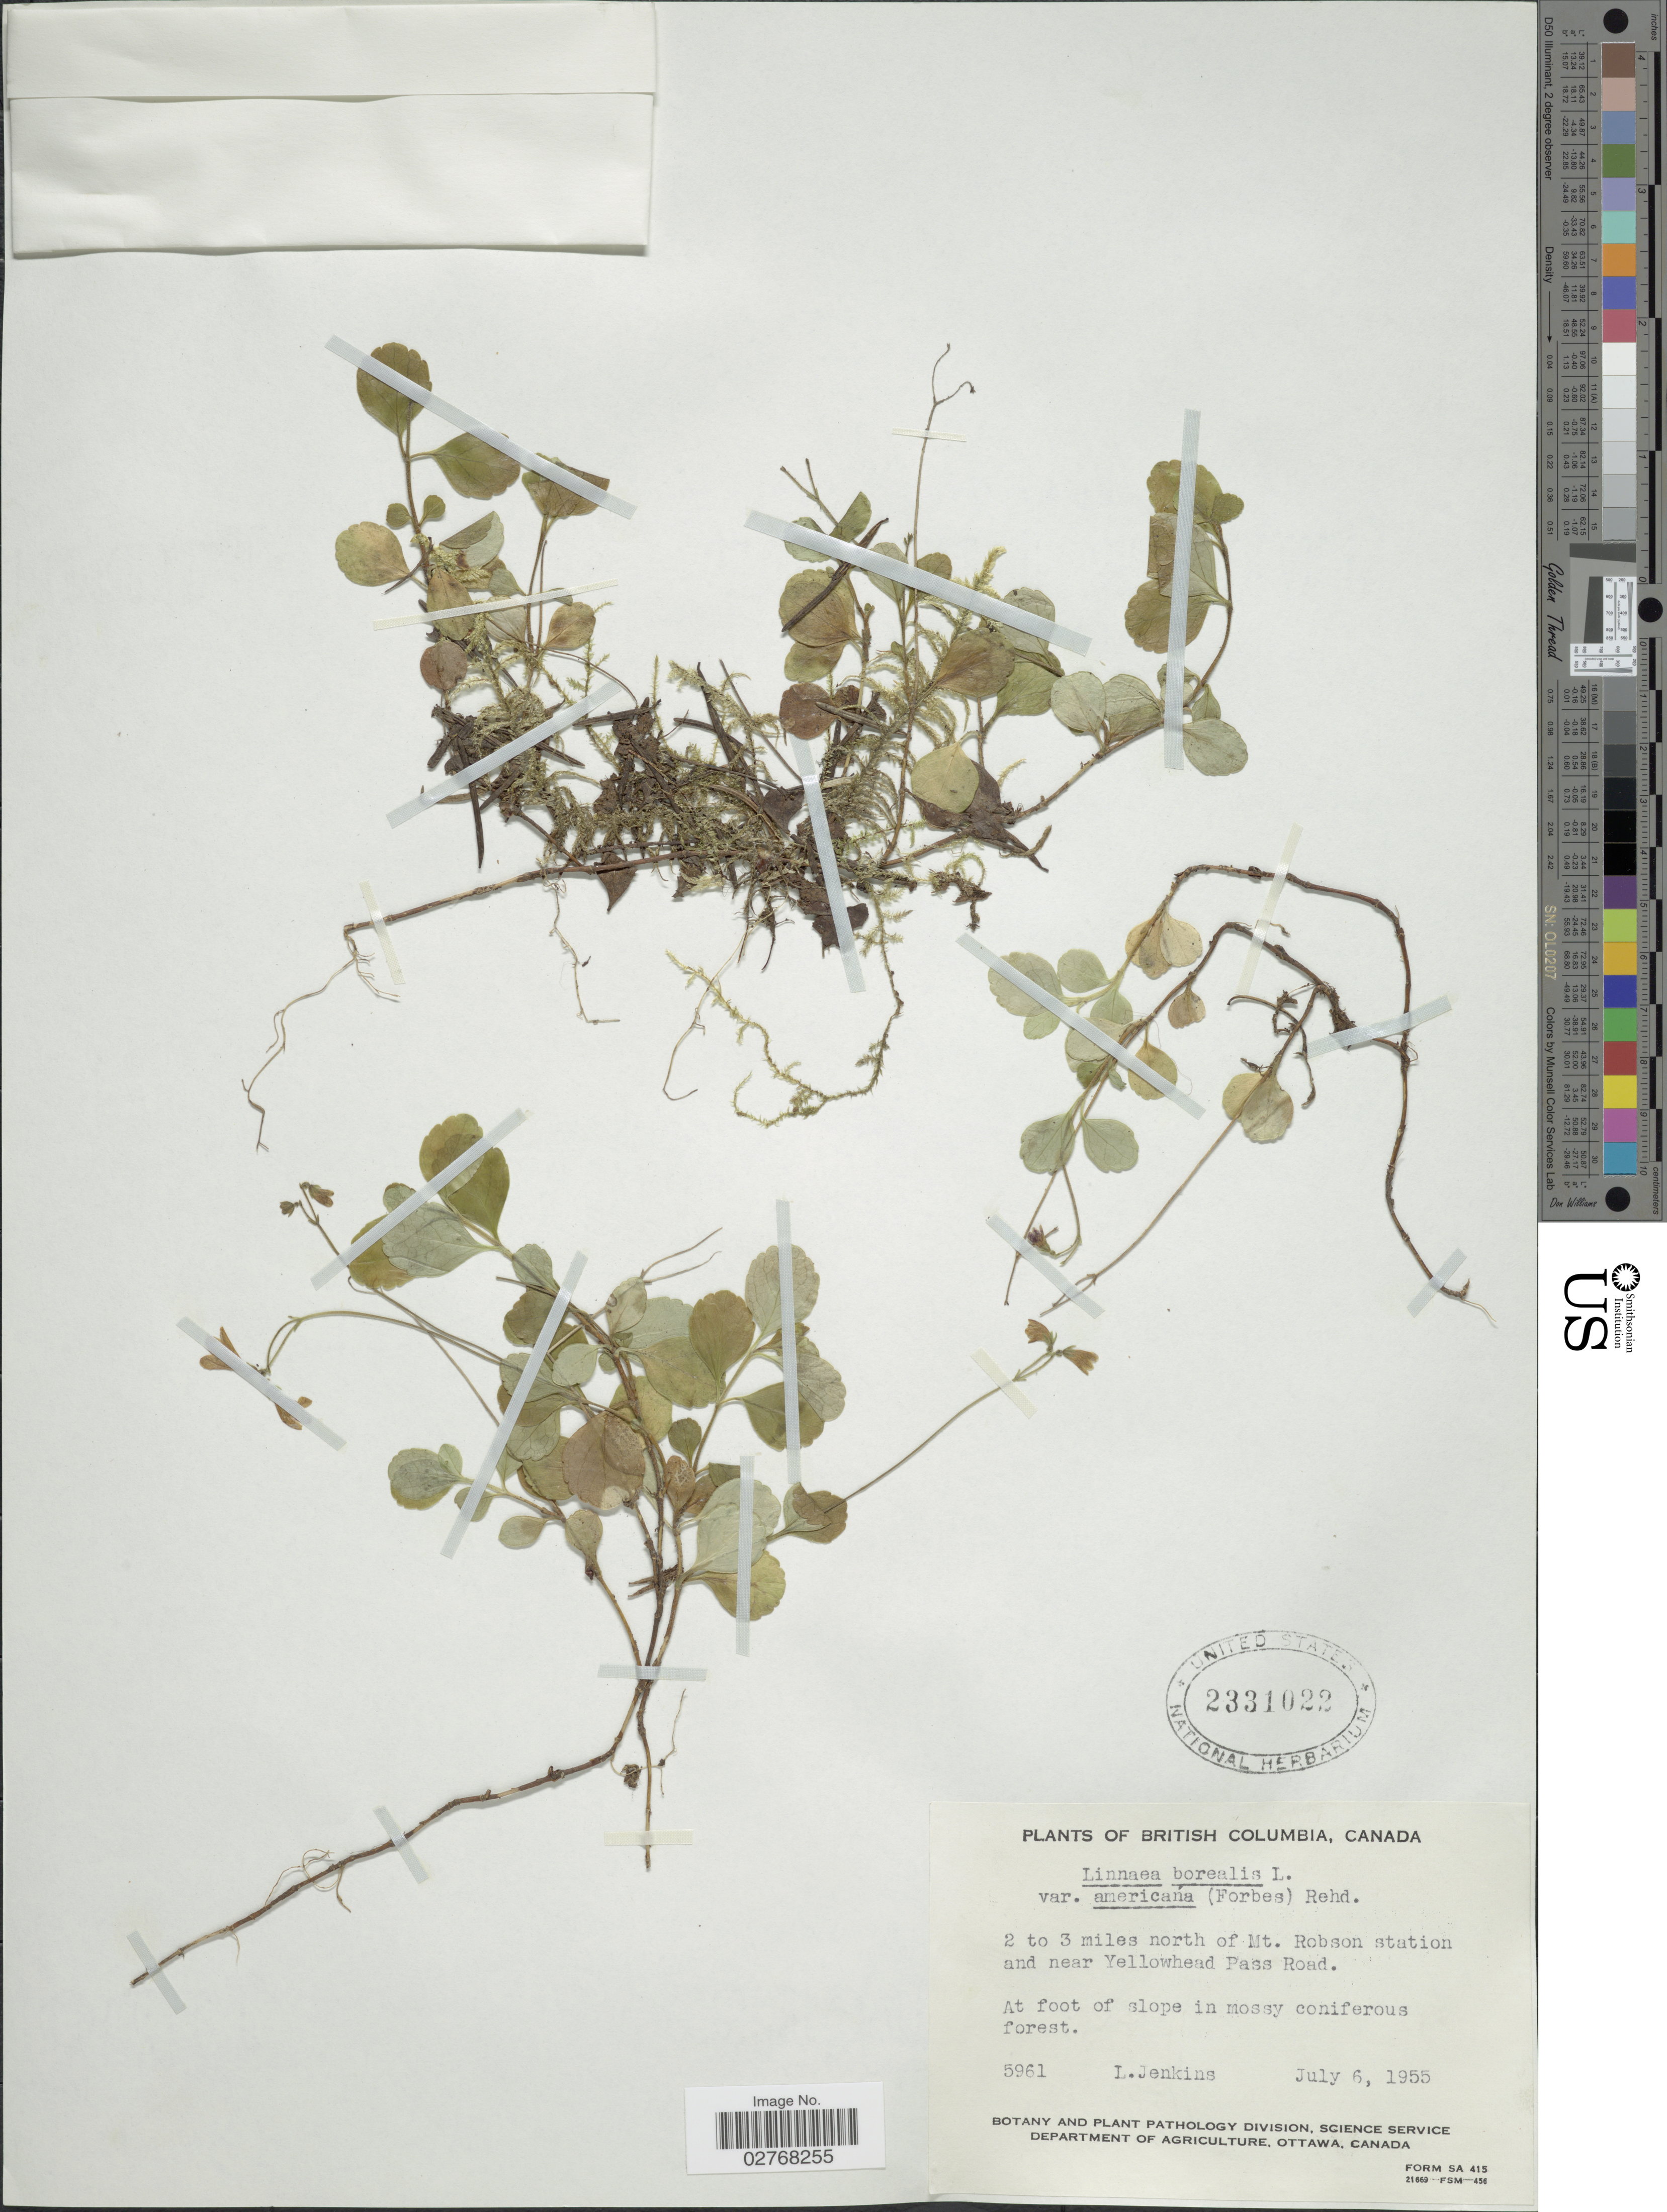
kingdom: Plantae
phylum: Tracheophyta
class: Magnoliopsida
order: Dipsacales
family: Caprifoliaceae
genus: Linnaea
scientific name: Linnaea borealis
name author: L.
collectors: L. Jenkins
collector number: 5961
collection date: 1955-07-06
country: Canada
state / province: British Columbia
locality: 2 to 3 miles north of Mt. Robson station and near Yellowhead Pass Road.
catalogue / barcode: US 2331022